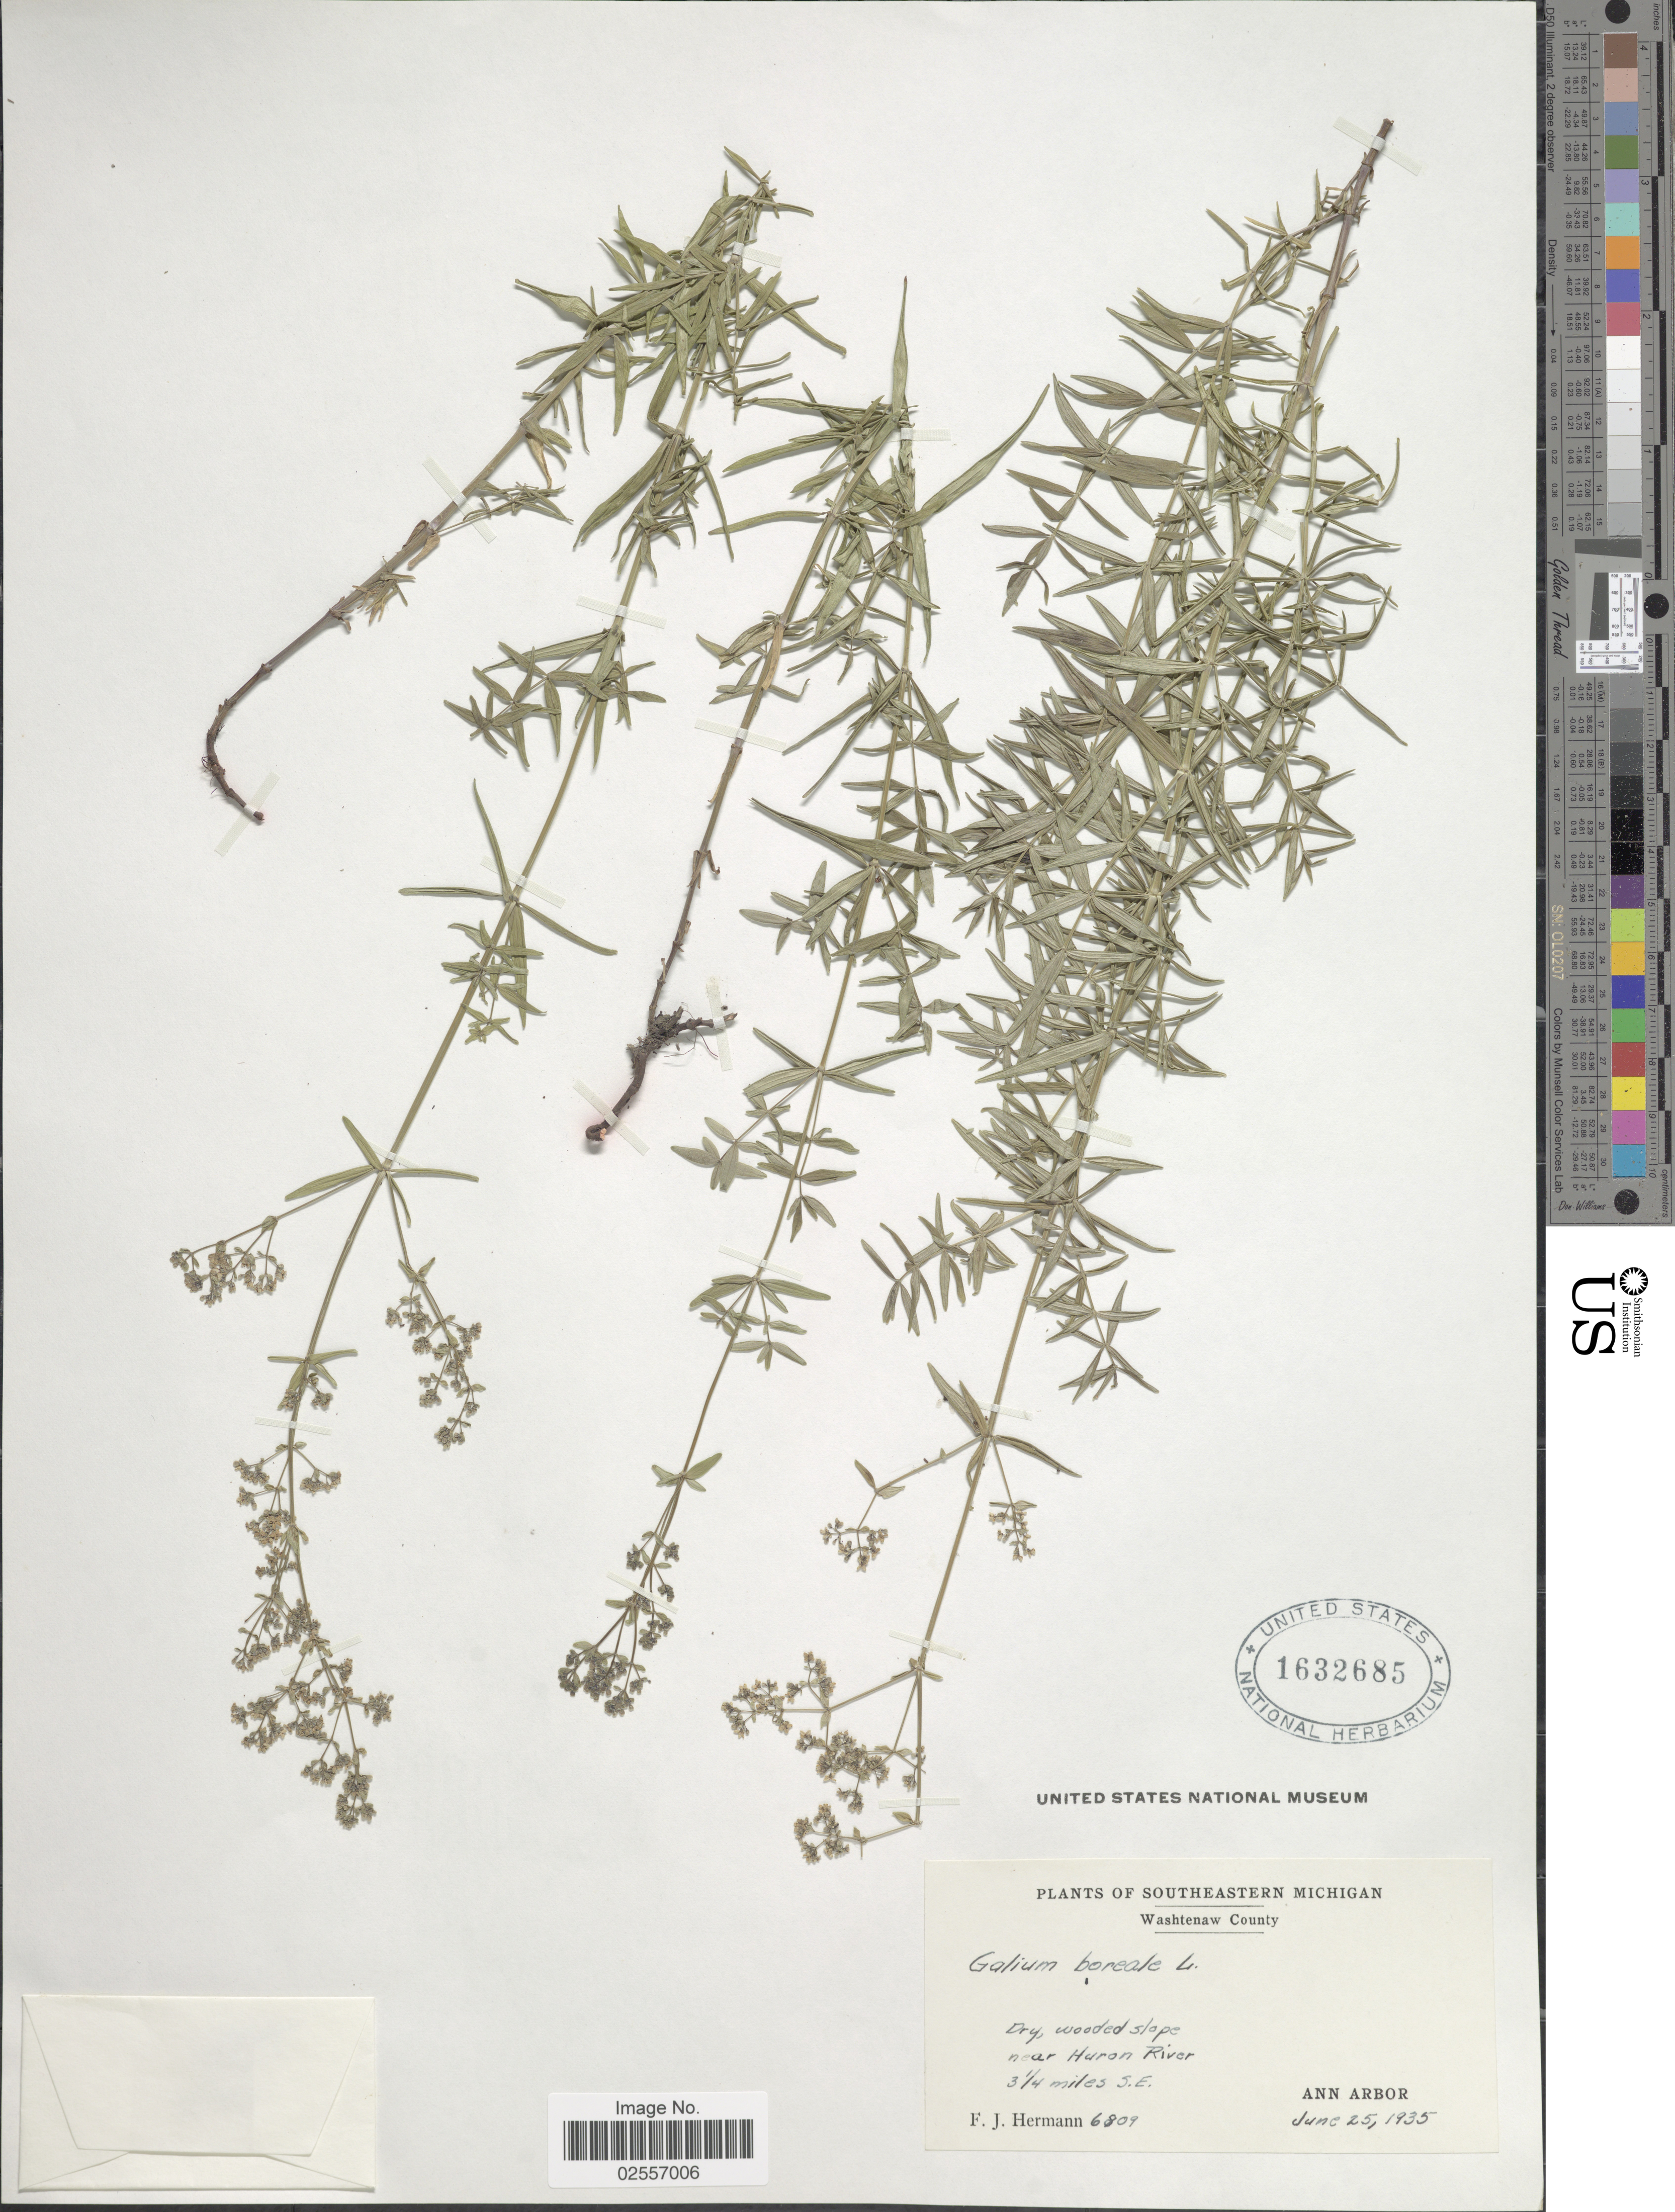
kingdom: Plantae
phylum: Tracheophyta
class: Magnoliopsida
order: Gentianales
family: Rubiaceae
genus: Galium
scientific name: Galium boreale L.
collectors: F. J. Hermann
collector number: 6809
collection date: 1935-06-25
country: United States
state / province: Michigan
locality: Southeastern Michigan, Washtenaw County, near Huron River, 3 1/4 miles S.E., Ann Arbor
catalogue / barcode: US 1632685